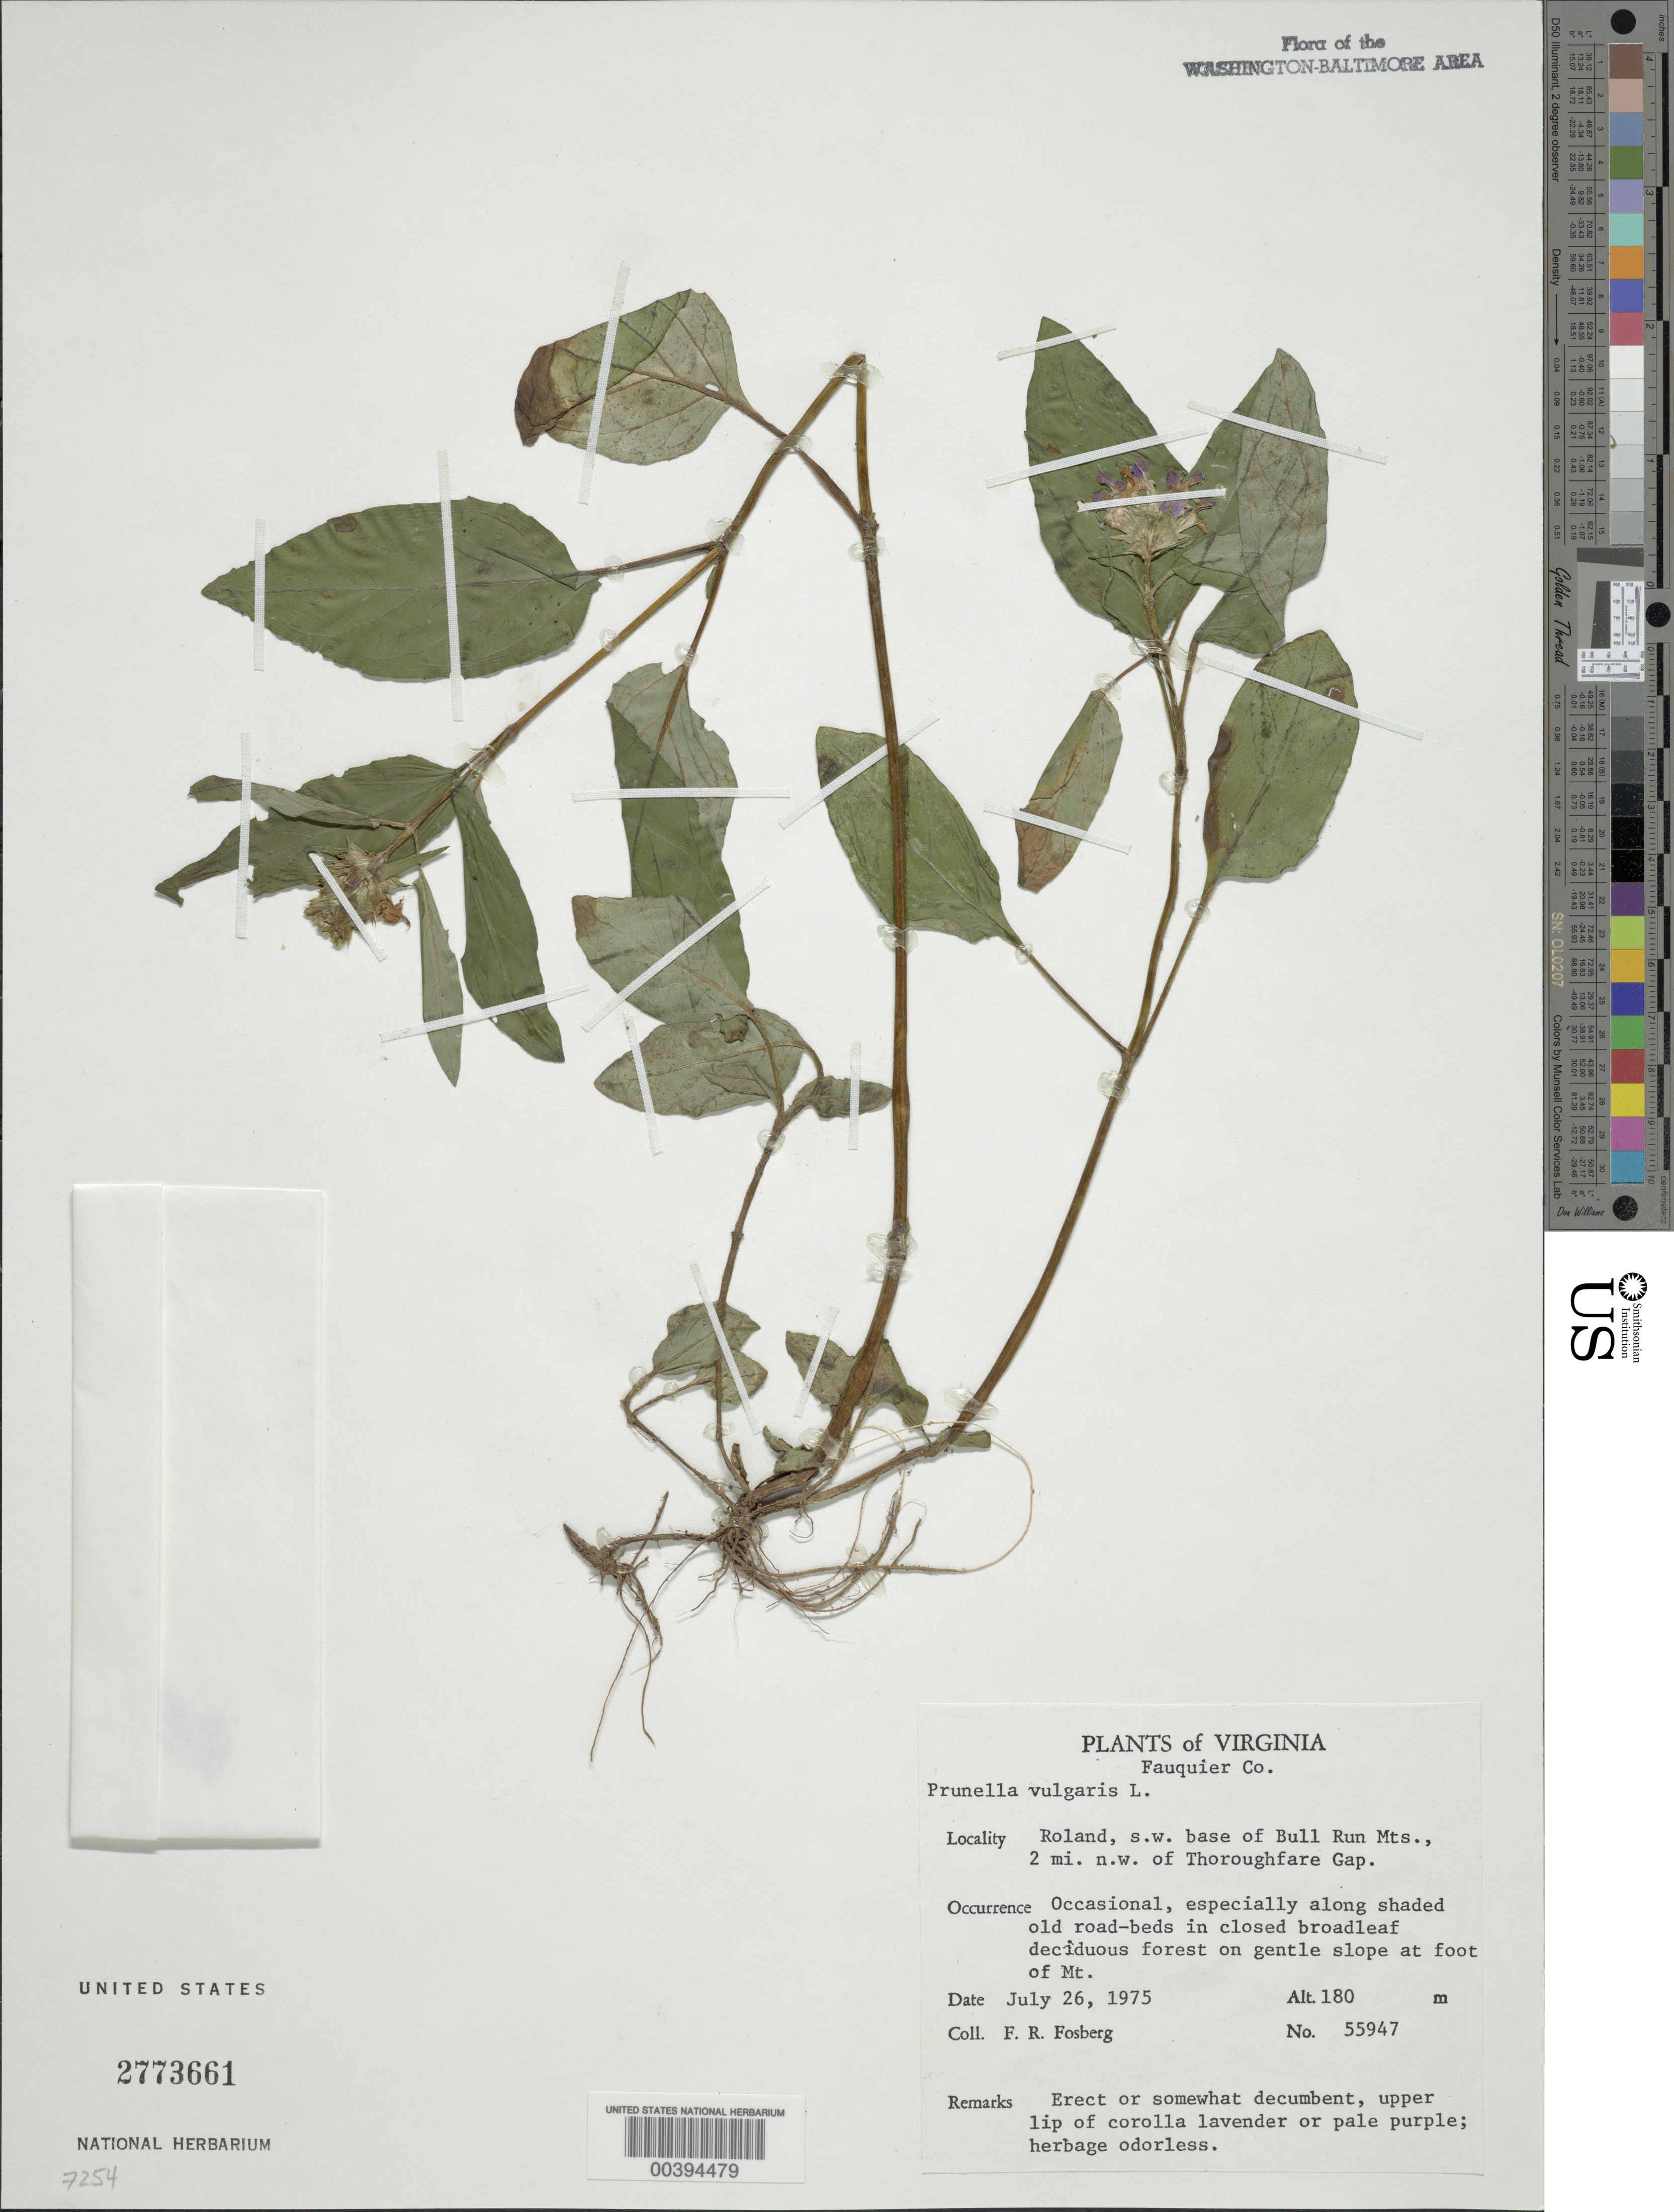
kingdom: Plantae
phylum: Tracheophyta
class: Magnoliopsida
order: Lamiales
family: Lamiaceae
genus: Prunella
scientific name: Prunella vulgaris var. lanceolata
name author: (W.P.C. Barton) Fernald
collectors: F. R. Fosberg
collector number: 55947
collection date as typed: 26 Jul 1975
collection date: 1975-07-26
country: United States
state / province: Virginia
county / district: Fauquier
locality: Roland southwest base of Bull Run Mts.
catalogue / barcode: US 2773661